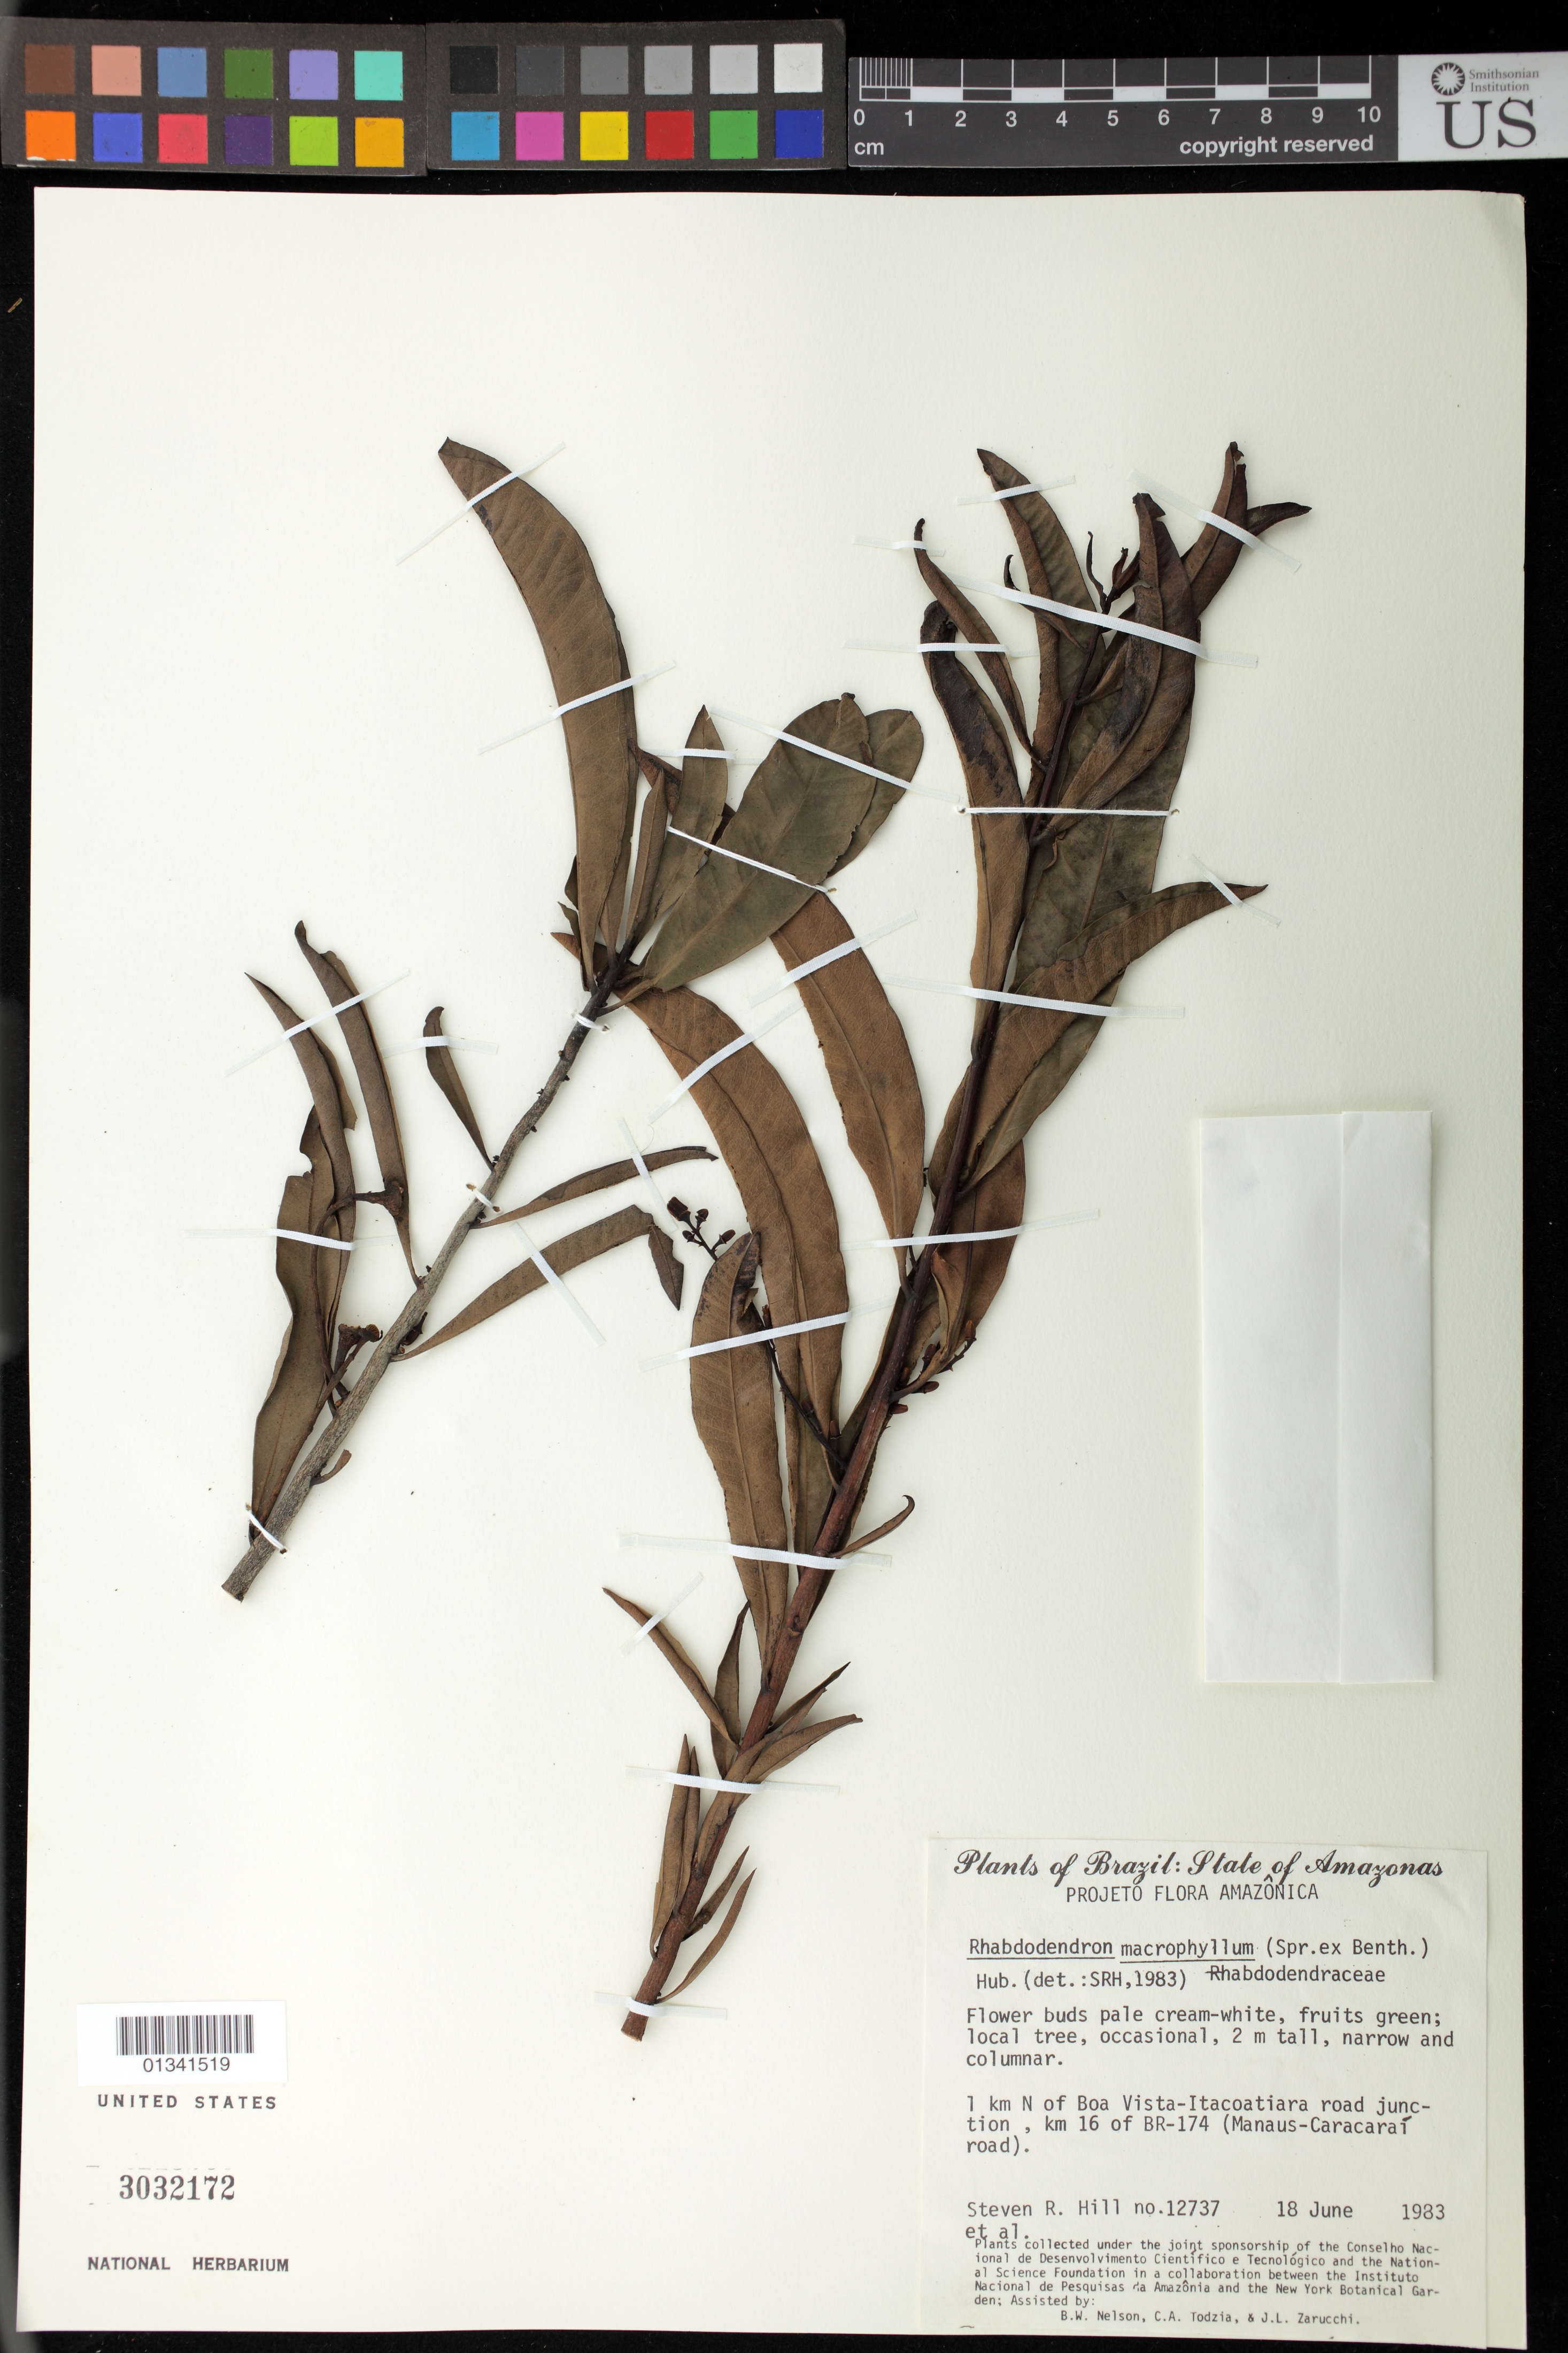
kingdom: Plantae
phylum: Tracheophyta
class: Magnoliopsida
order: Caryophyllales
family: Rhabdodendraceae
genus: Rhabdodendron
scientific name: Rhabdodendron macrophyllum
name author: (Spruce ex Benth.) Huber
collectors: S. R. Hill, B. W. Nelson, C. A. Todzia & J. L. Zarucchi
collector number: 12737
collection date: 1983-06-18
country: Brazil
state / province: Amazonas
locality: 1 km N of Boa Vista-Itacoatiara road junction, km 16 of BR-174 (Manaus-Caracaraí road)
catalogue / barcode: US 3032172